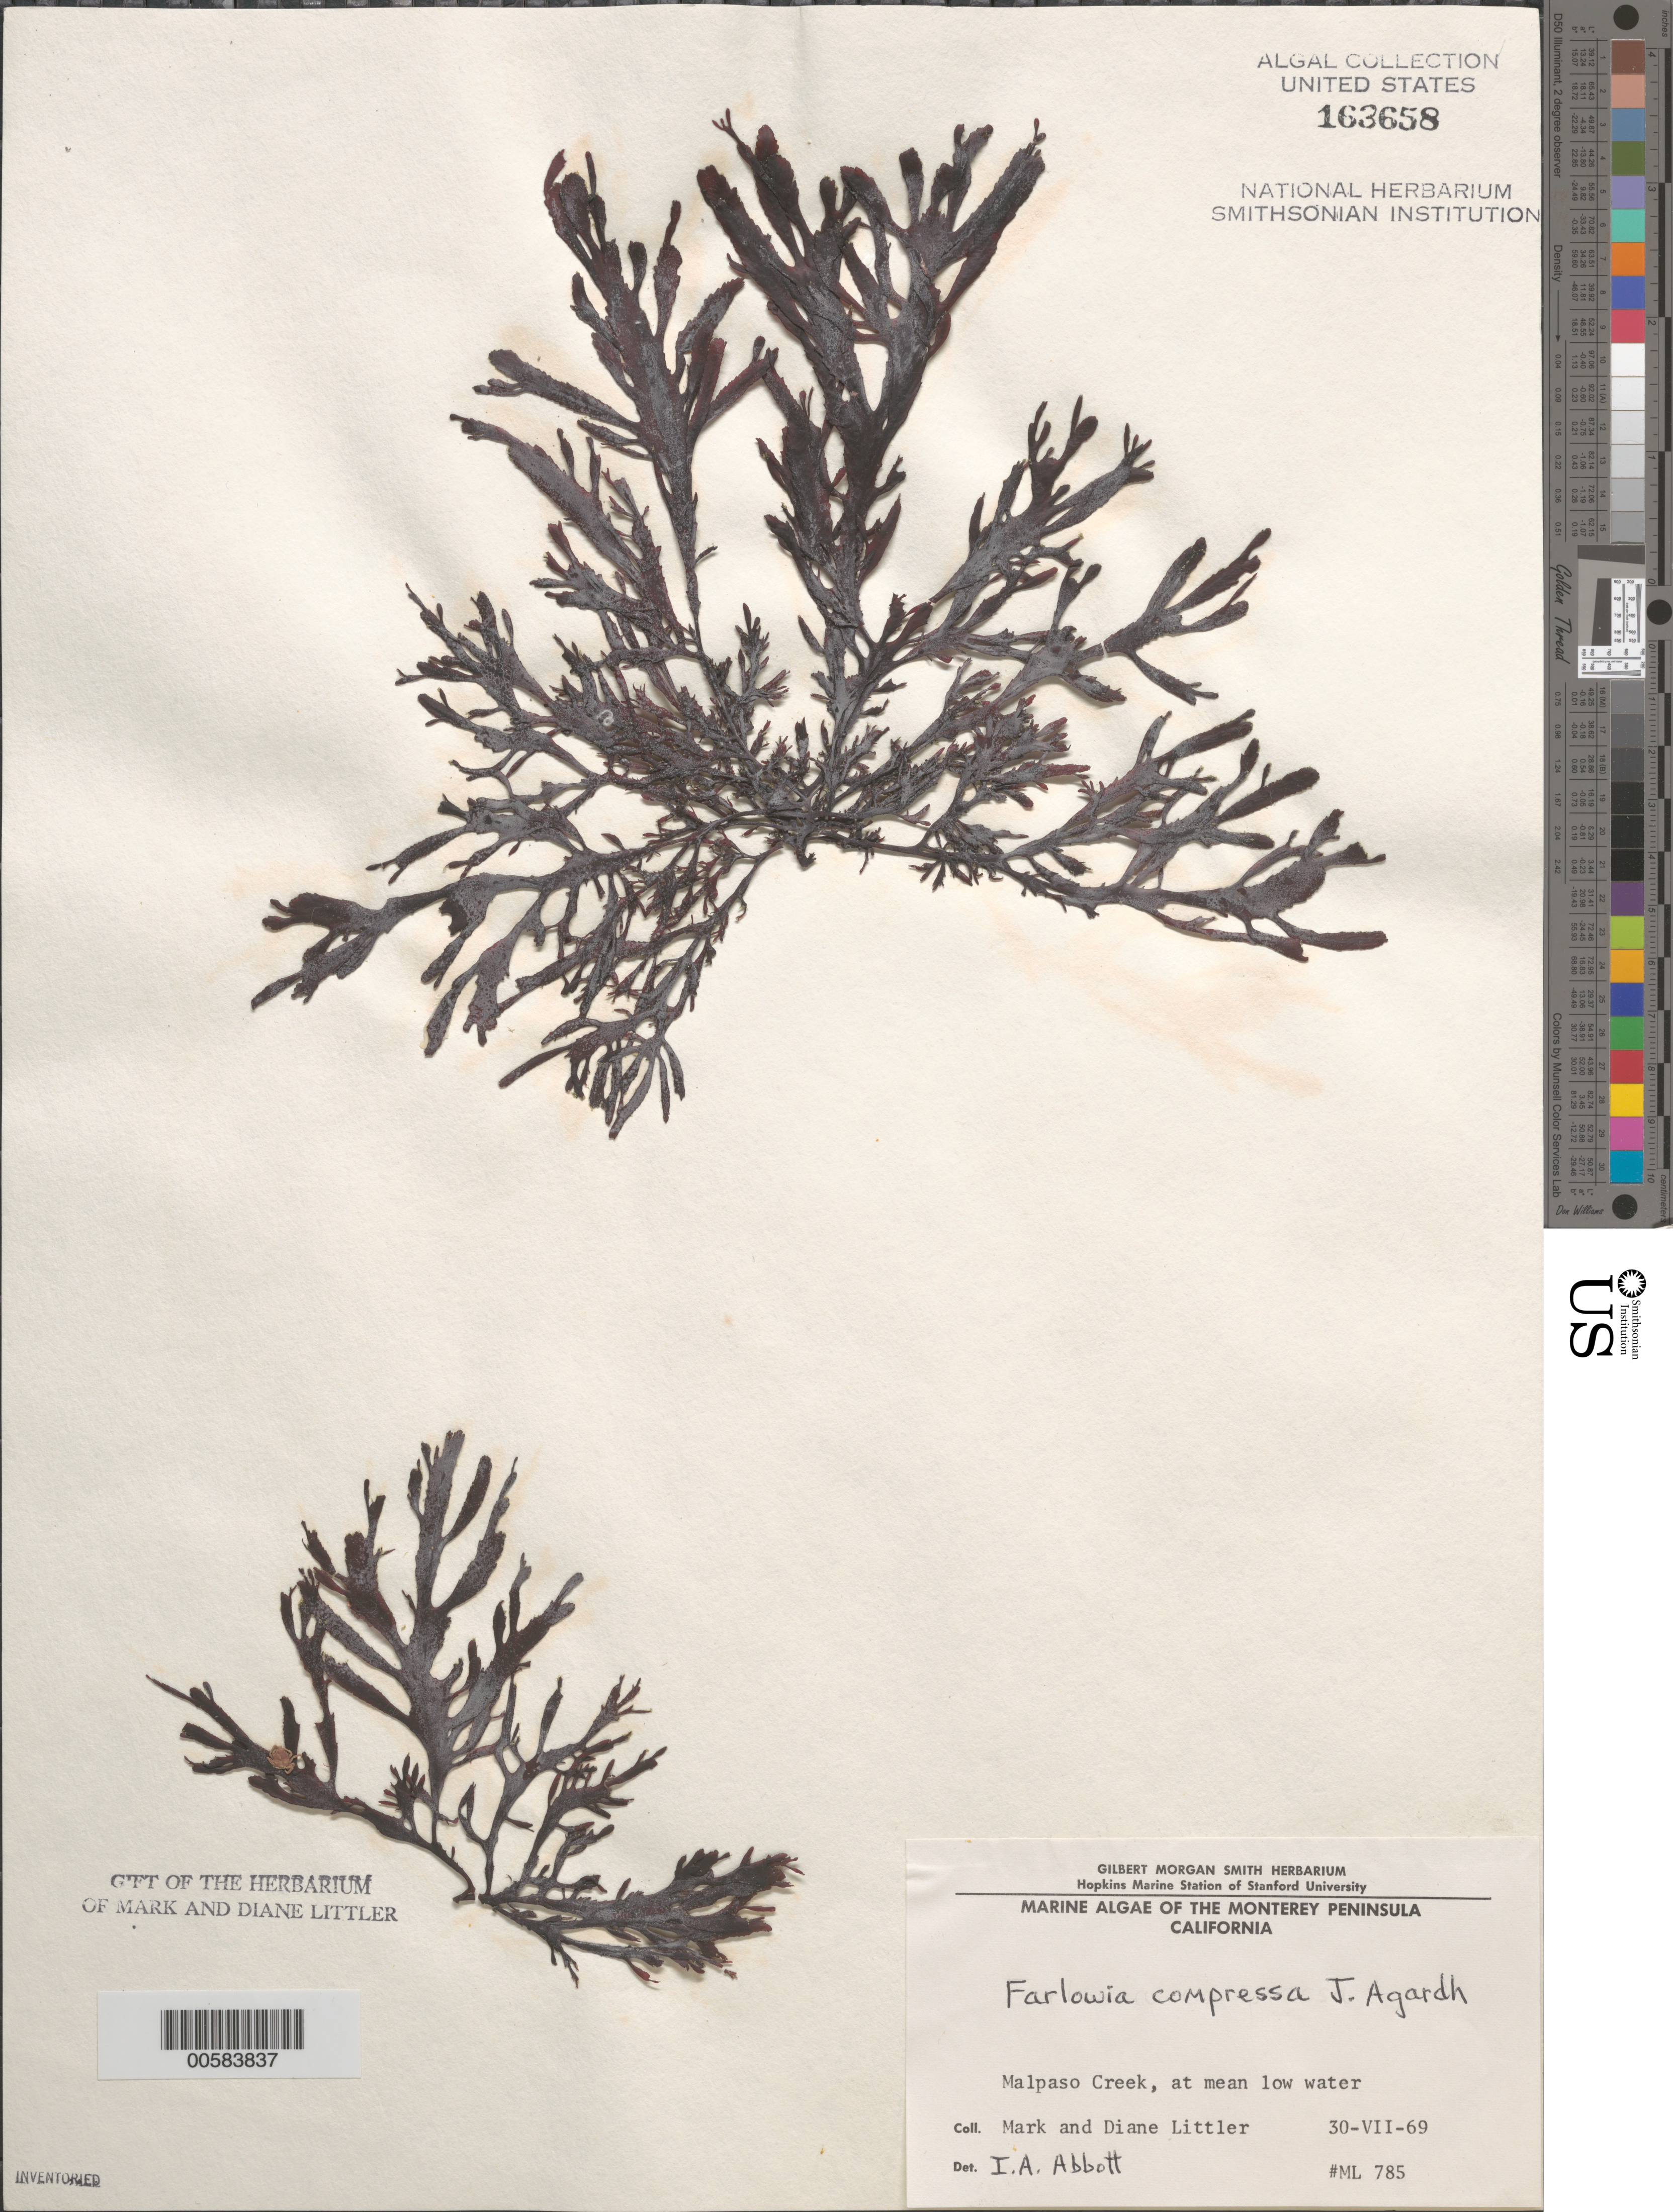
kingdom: Plantae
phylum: Rhodophyta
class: Florideophyceae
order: Gigartinales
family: Dumontiaceae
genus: Farlowia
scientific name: Farlowia compressa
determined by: Abbott, Isabella A.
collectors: M. M. Littler & D. S. Littler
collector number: ML 785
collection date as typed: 30 Jul 1969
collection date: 1969-07-30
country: United States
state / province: California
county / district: Monterey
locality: Malpaso Creek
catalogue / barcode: US 163658